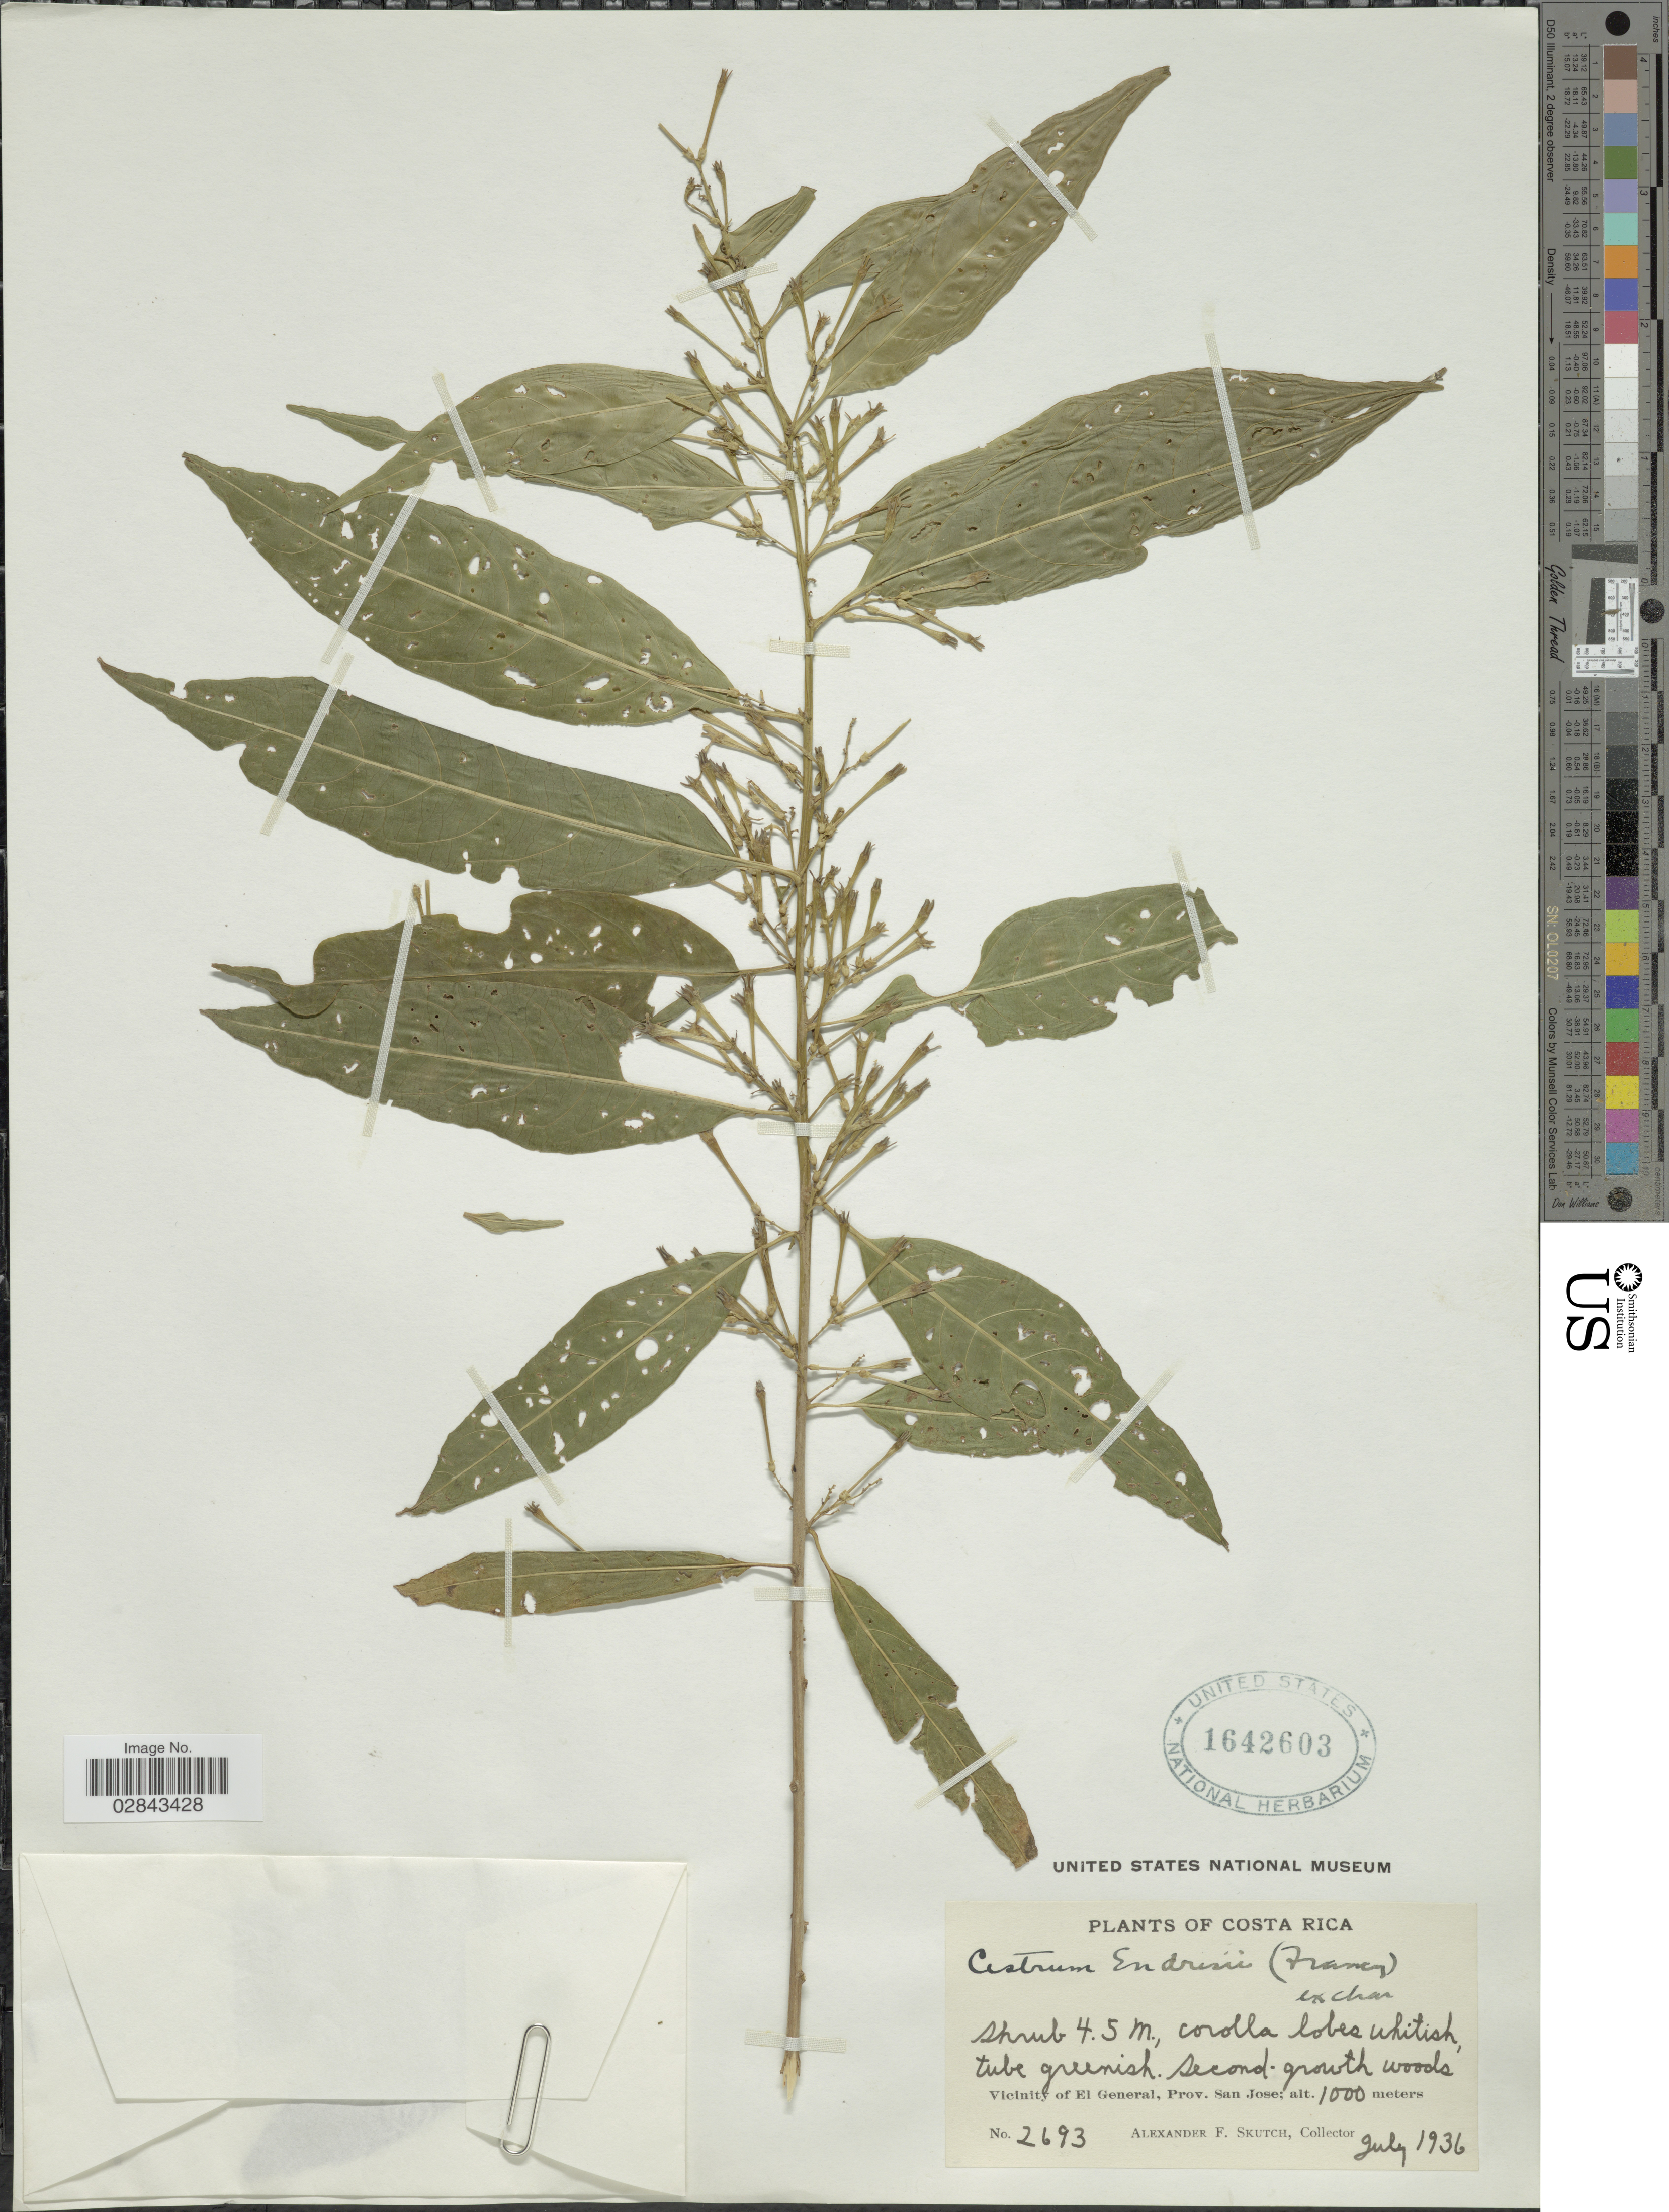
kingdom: Plantae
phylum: Tracheophyta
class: Magnoliopsida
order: Solanales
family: Solanaceae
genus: Cestrum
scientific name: Cestrum endresii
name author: Francey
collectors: A. F. Skutch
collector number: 2693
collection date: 1936-07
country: Costa Rica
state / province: San José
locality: Vicinity of El General, Prov. San Jose.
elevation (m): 1000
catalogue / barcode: US 1642603